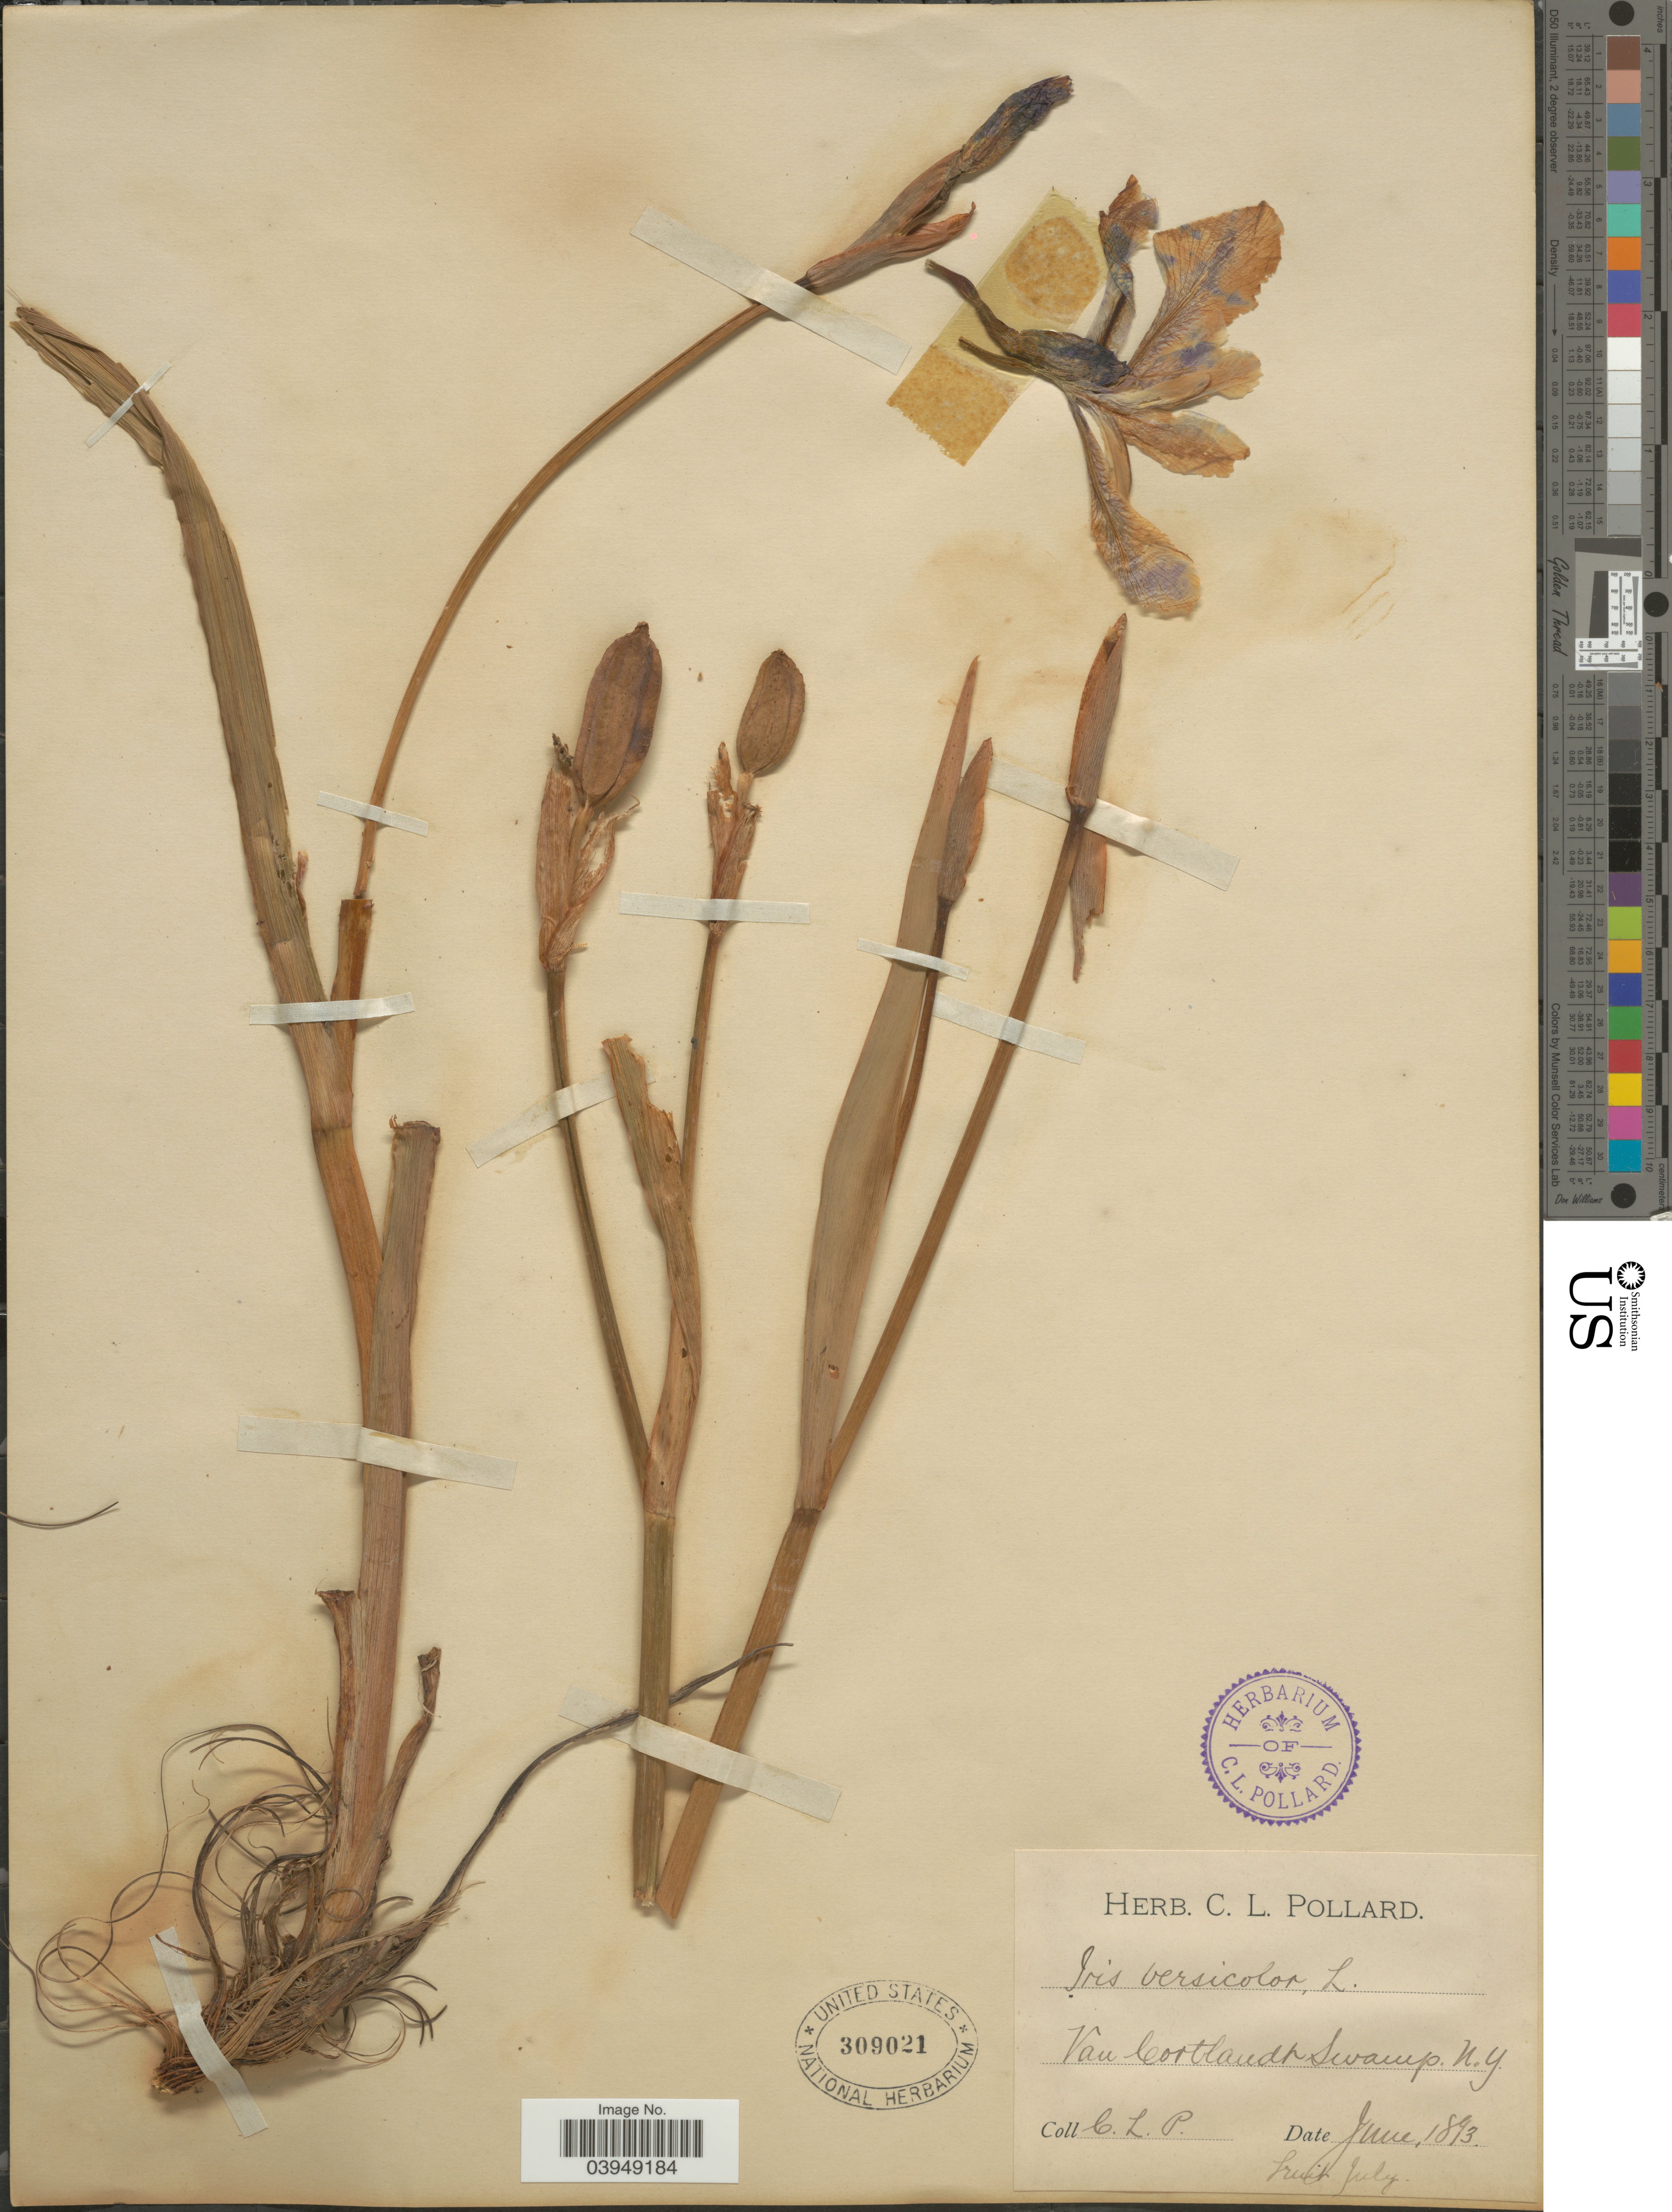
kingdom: Plantae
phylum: Tracheophyta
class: Liliopsida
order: Asparagales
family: Iridaceae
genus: Iris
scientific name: Iris versicolor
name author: L.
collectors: C. L. Pollard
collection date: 1893-06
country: United States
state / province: New York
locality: Van Cortlandt Swamp.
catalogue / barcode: US 309021